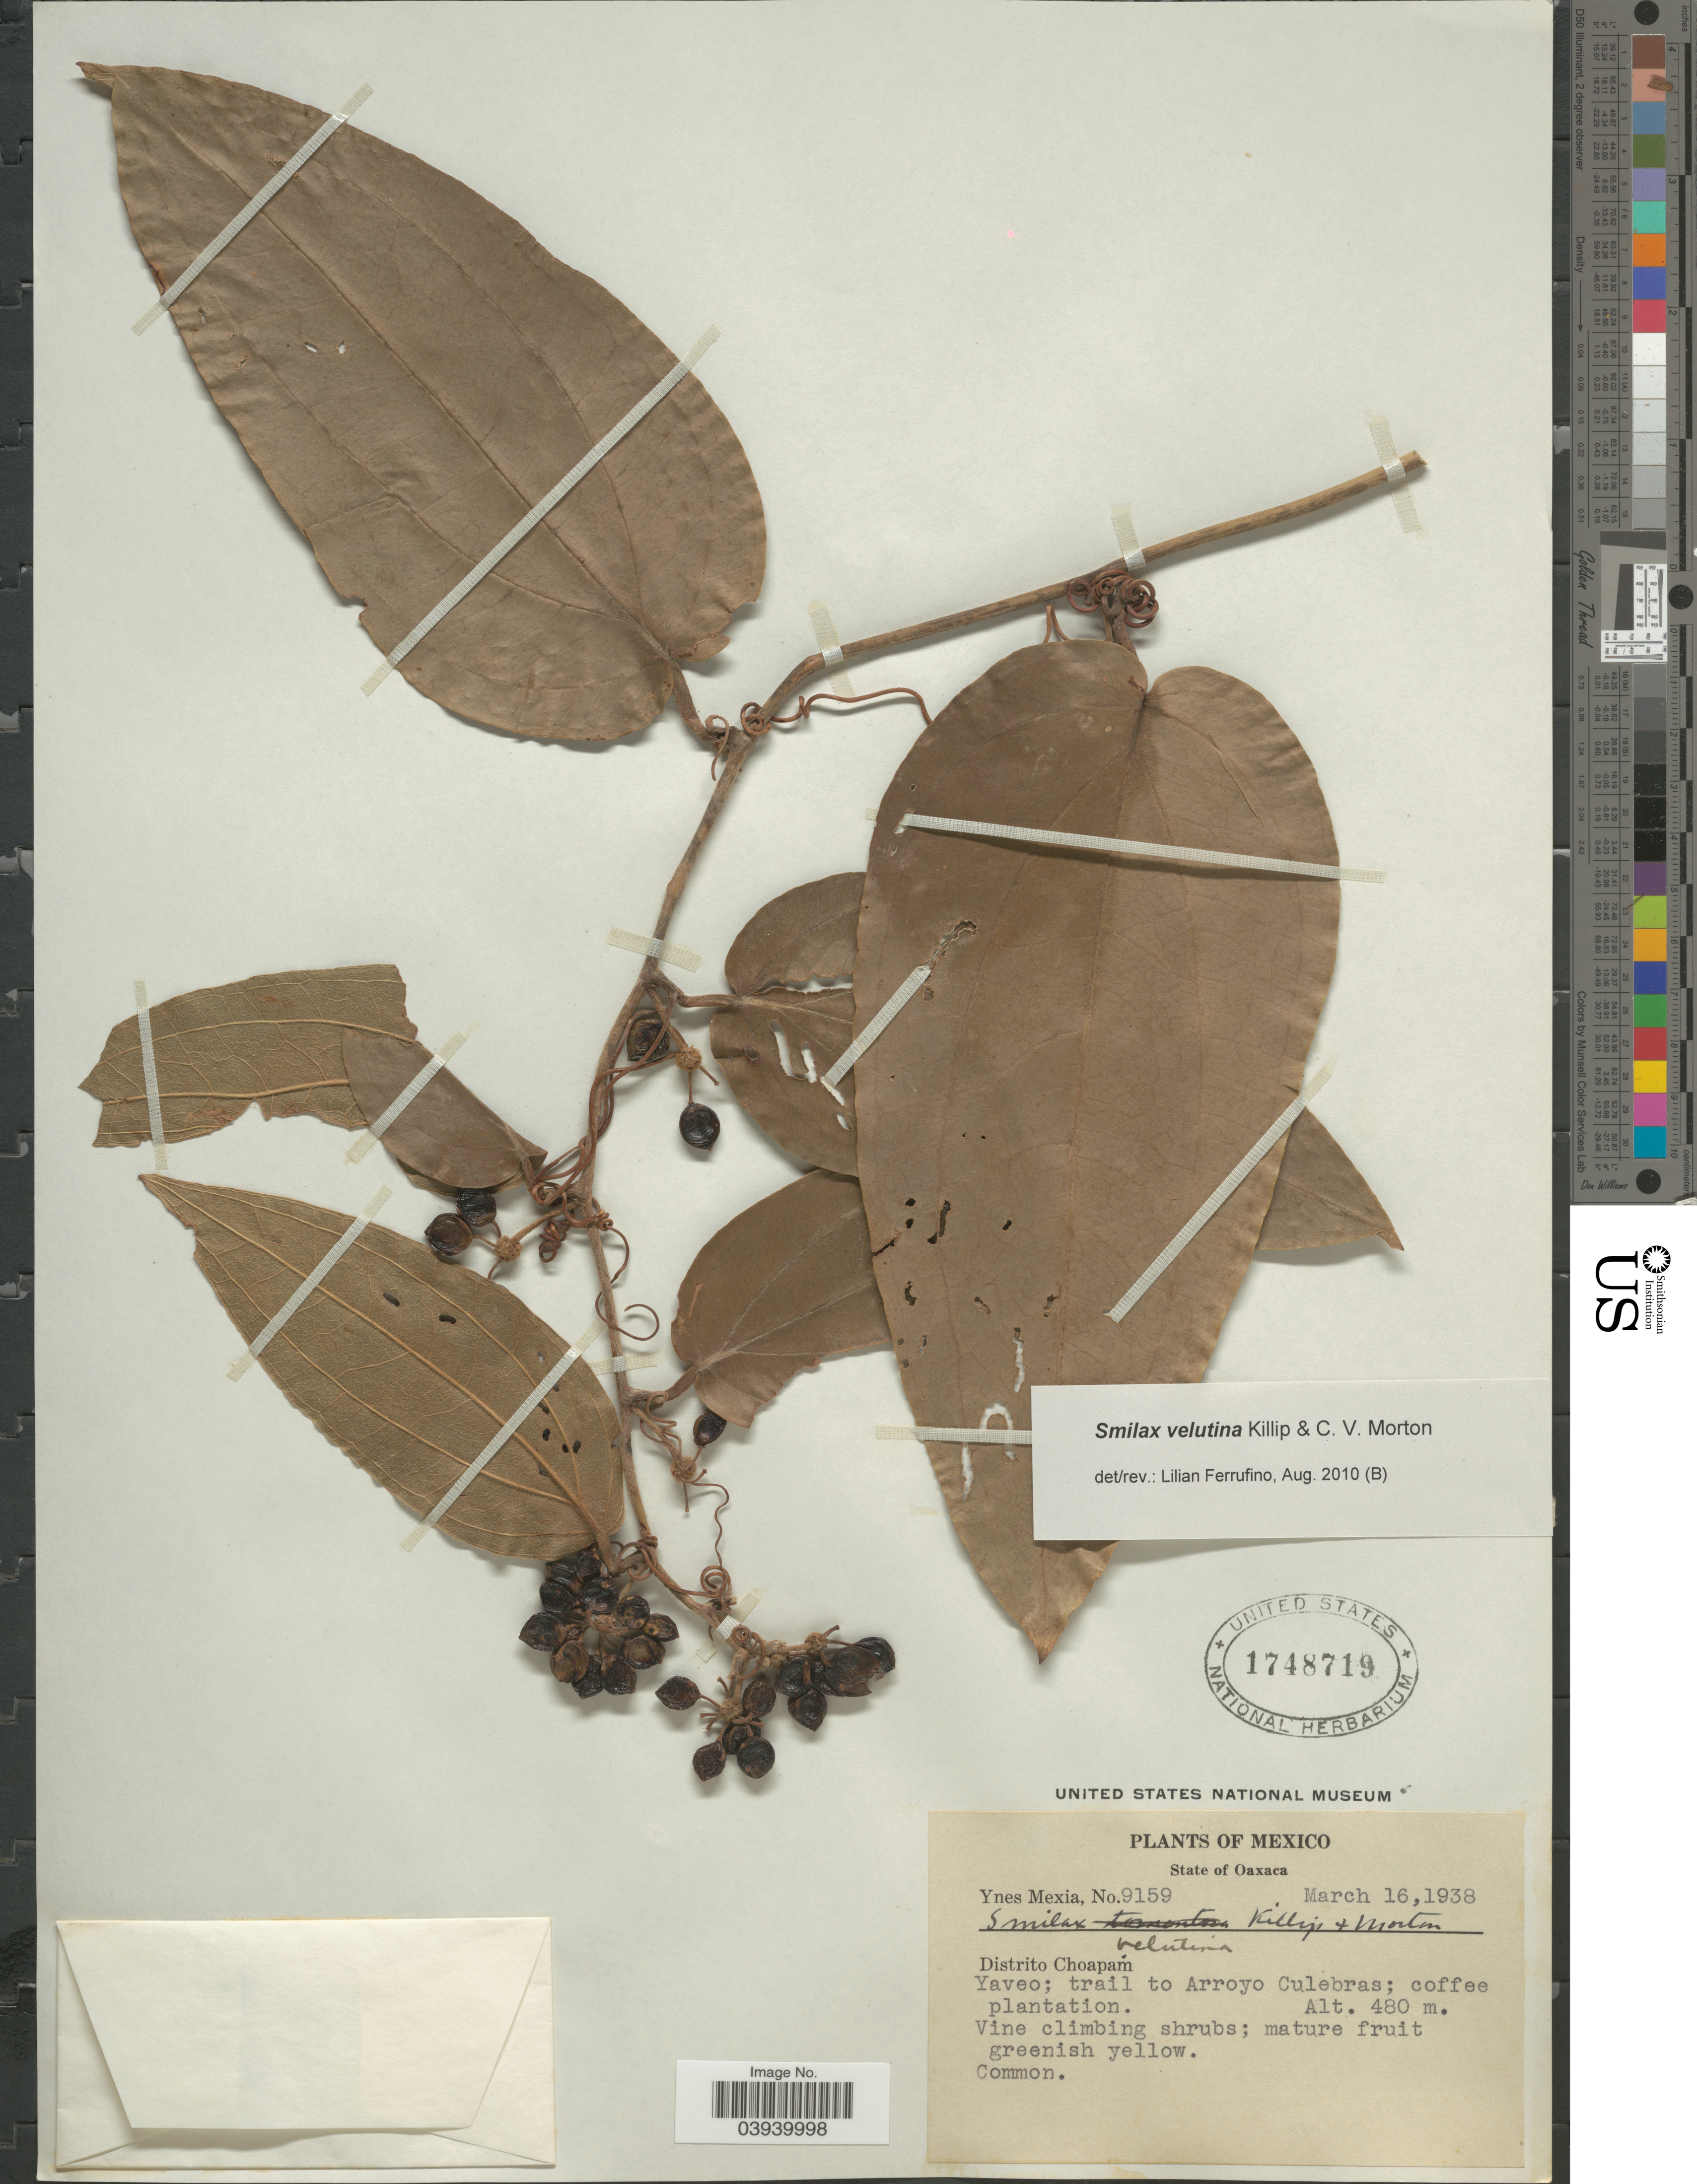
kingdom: Plantae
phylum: Tracheophyta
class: Liliopsida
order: Liliales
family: Smilacaceae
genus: Smilax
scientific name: Smilax velutina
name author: Killip & C.V. Morton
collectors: Y. Mexia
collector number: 9159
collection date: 1938-03-16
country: Mexico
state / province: Oaxaca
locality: Distrito Choapam. Yaveo; trail to Arroyo Culebras; coffee plantation.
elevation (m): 480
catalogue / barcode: US 1748719